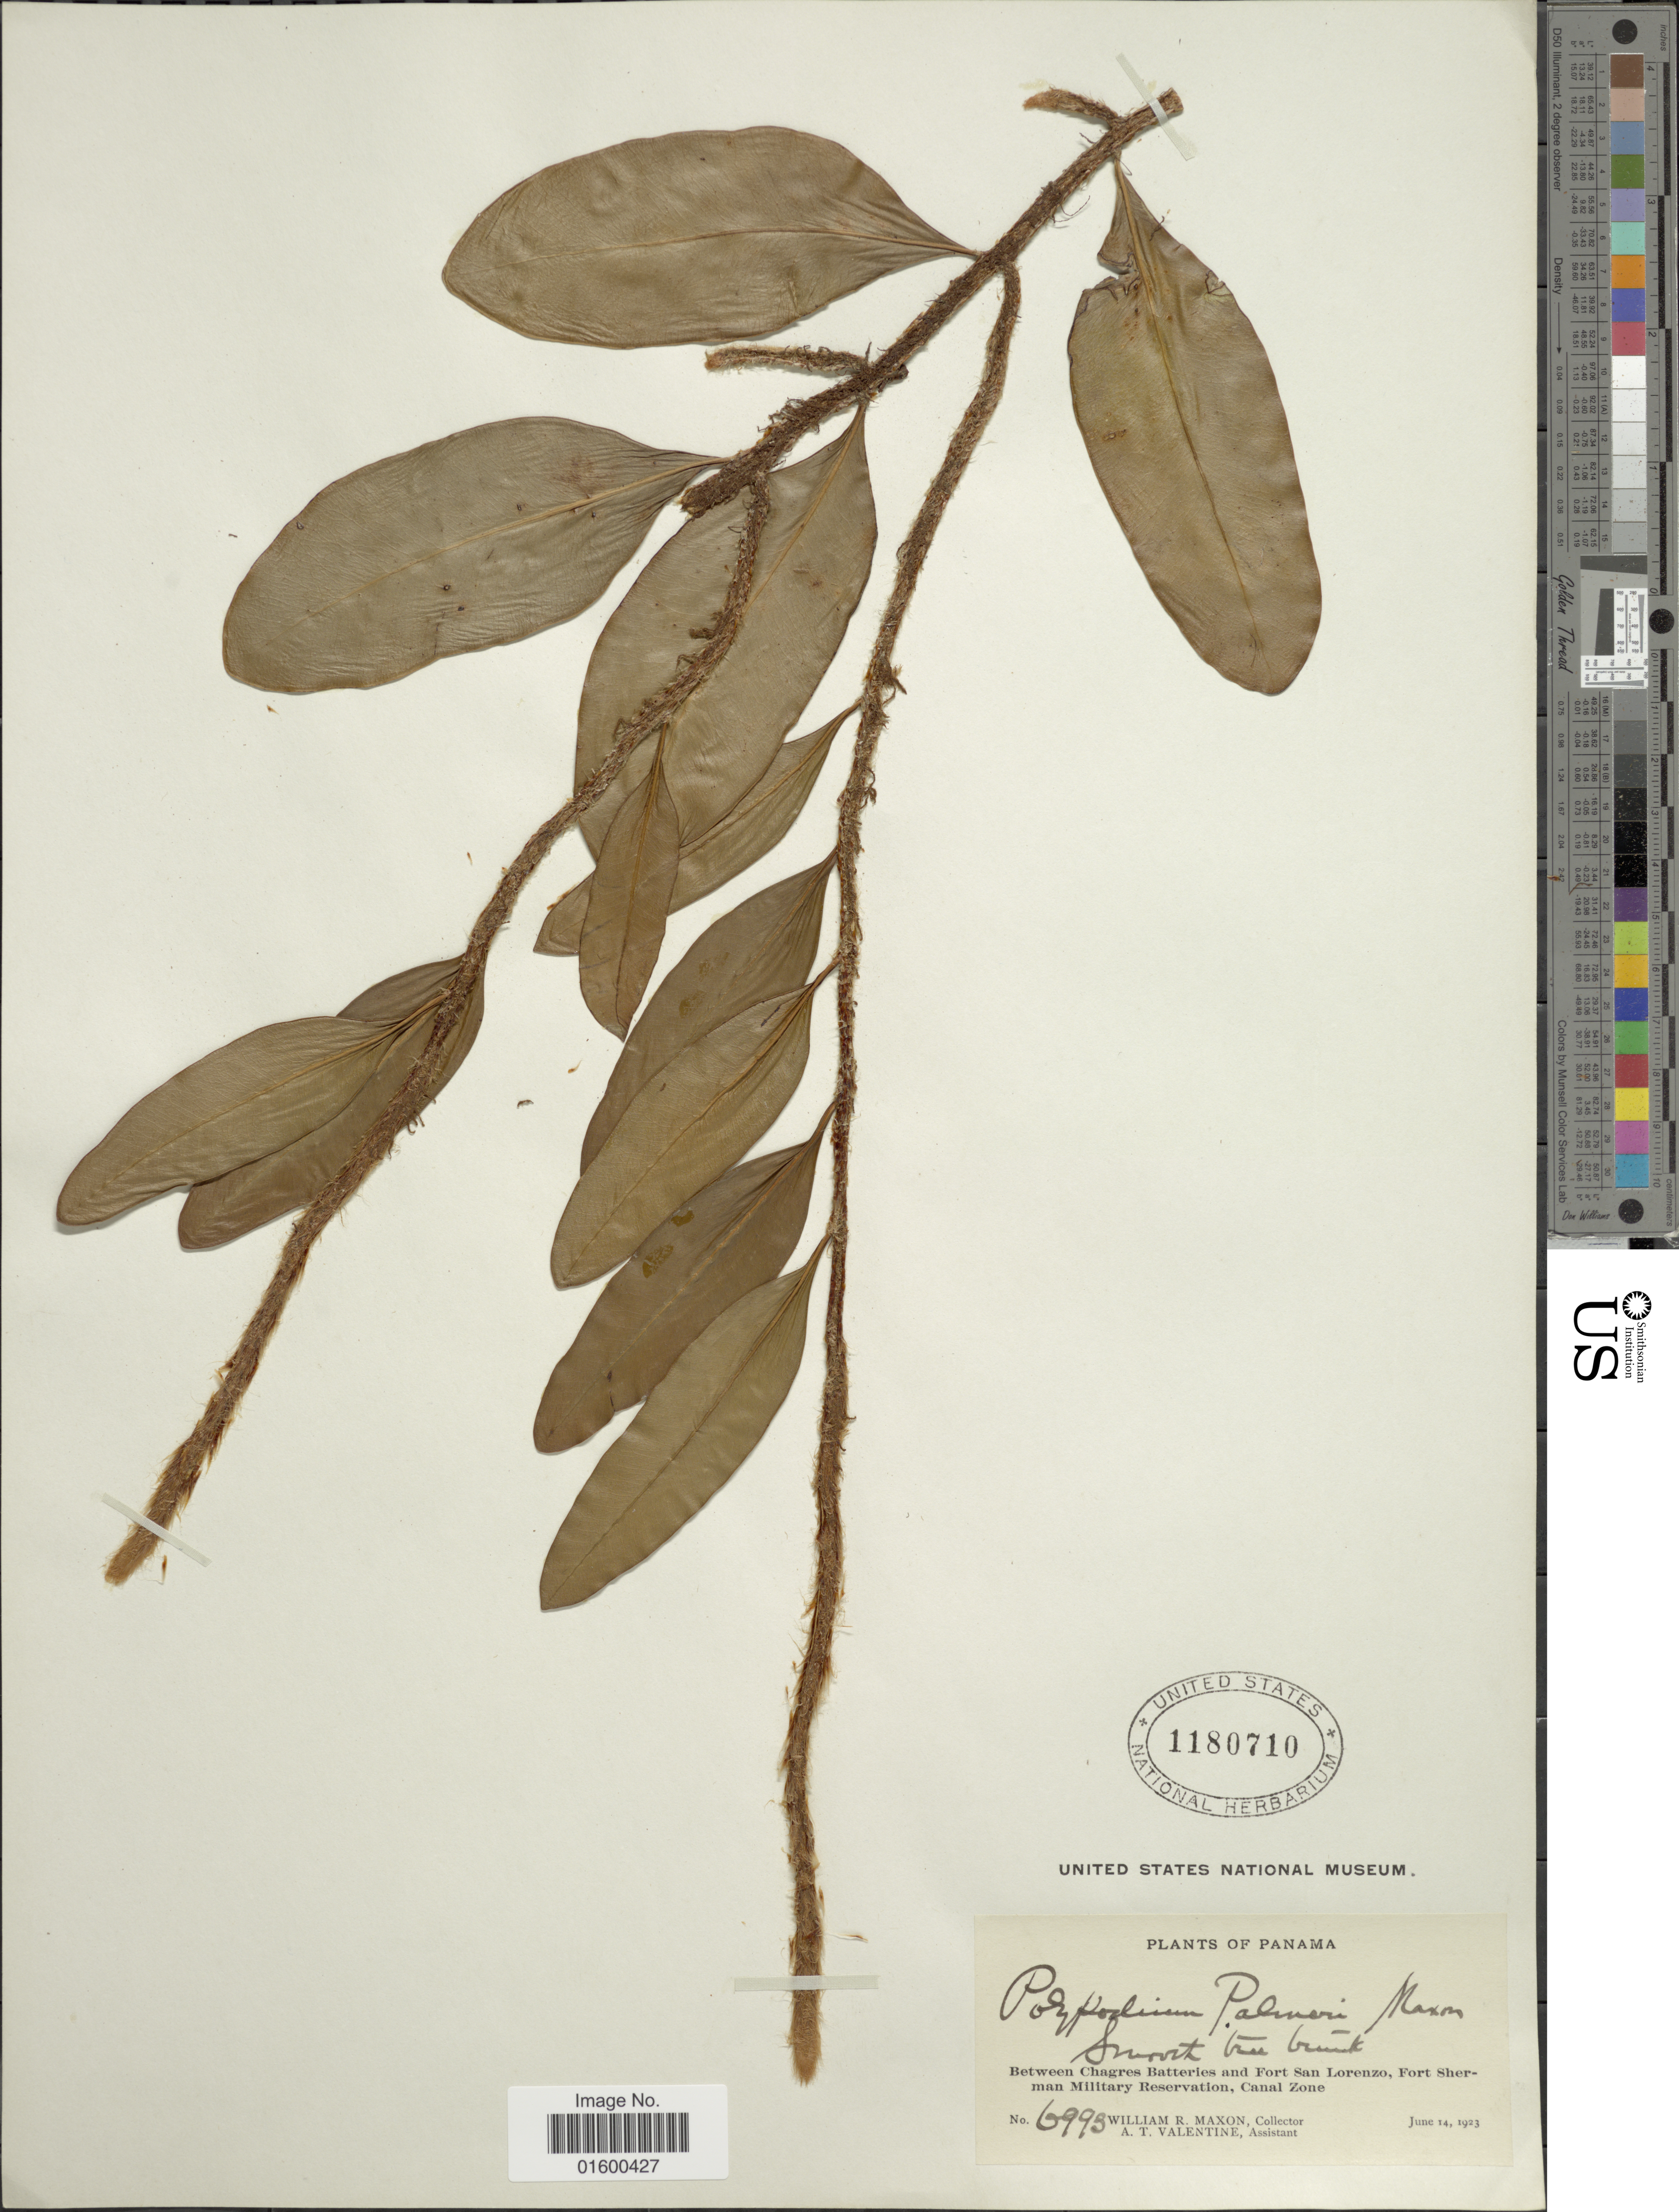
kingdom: Plantae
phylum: Tracheophyta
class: Polypodiopsida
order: Polypodiales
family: Polypodiaceae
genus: Microgramma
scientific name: Microgramma nitida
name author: (J. Sm.) A.R. Sm.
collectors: W. R. Maxon & A. Valentine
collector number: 6995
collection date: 1923-06-14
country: Panama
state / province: Colón / Panamá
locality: Between Chagres Batteries and Fort San Lorenzo, Fort Sherman Millitary Reservation, Canal Zone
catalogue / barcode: US 1180710